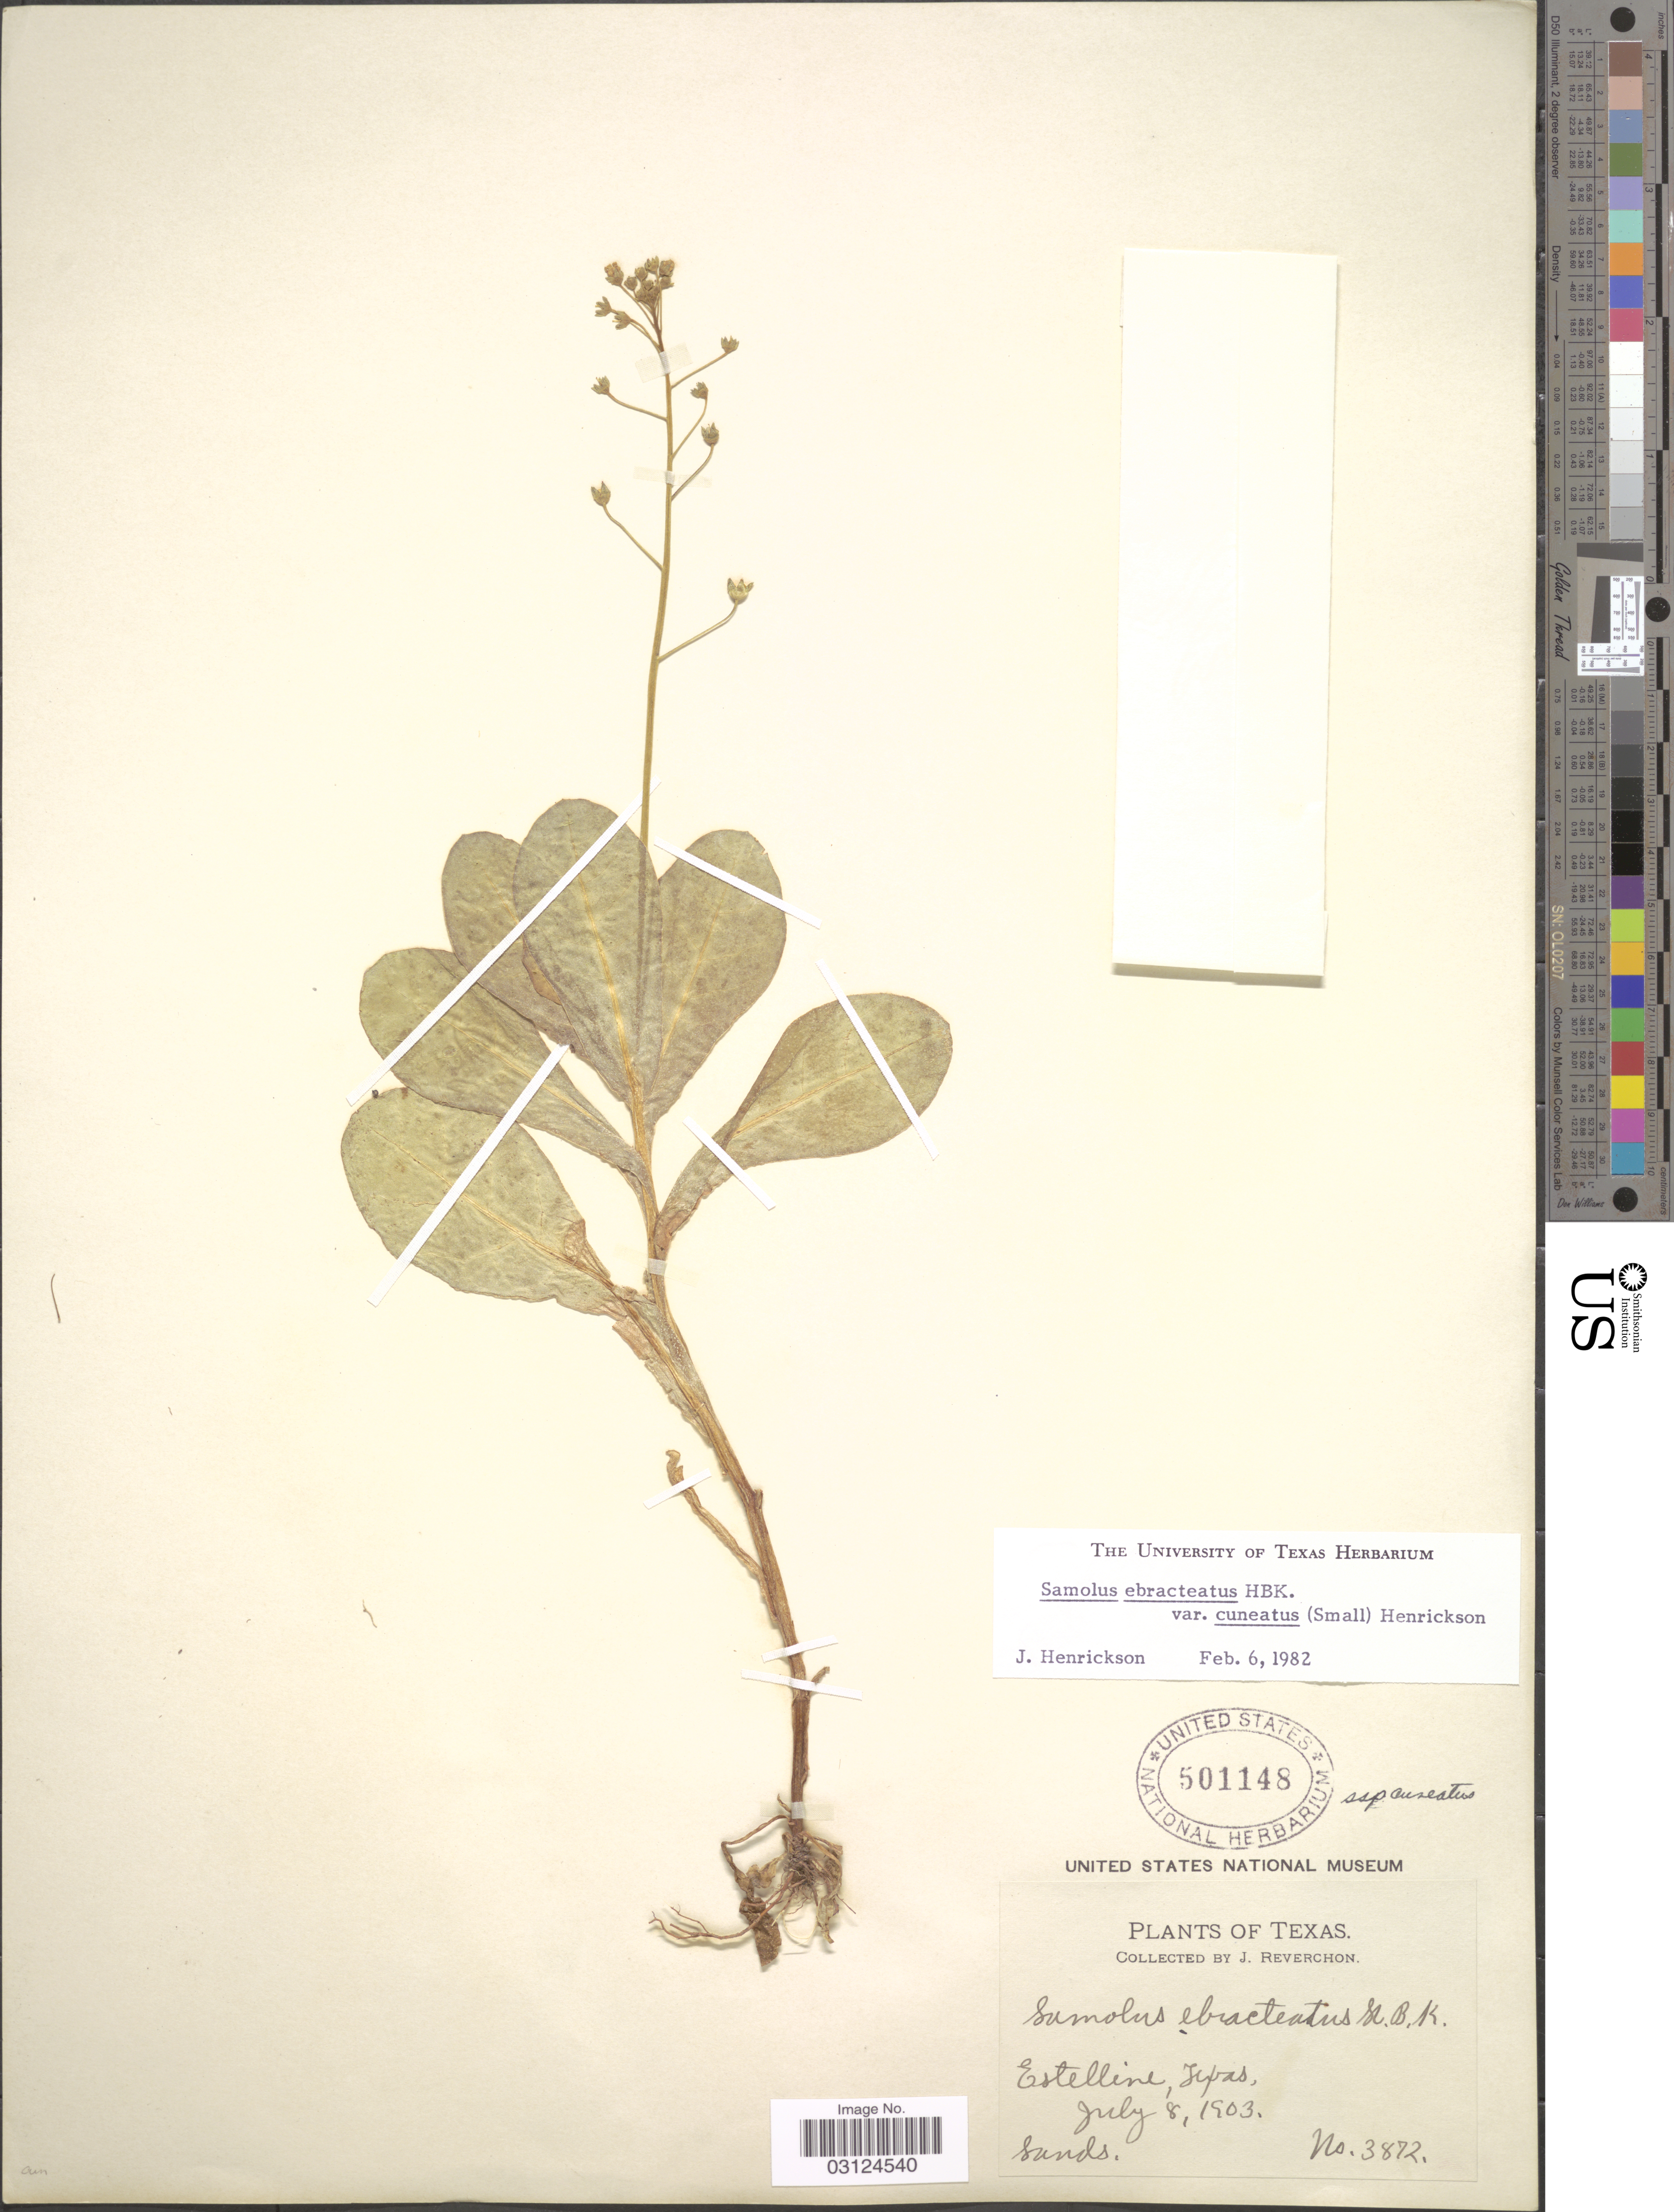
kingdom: Plantae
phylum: Tracheophyta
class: Magnoliopsida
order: Ericales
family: Primulaceae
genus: Samolus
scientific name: Samolus ebracteatus subsp. cuneatus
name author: (Small) R. Knuth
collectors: J. Reverchon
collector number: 3872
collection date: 1903-07-08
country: United States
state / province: Texas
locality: Estelline, Texas.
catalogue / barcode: US 501148